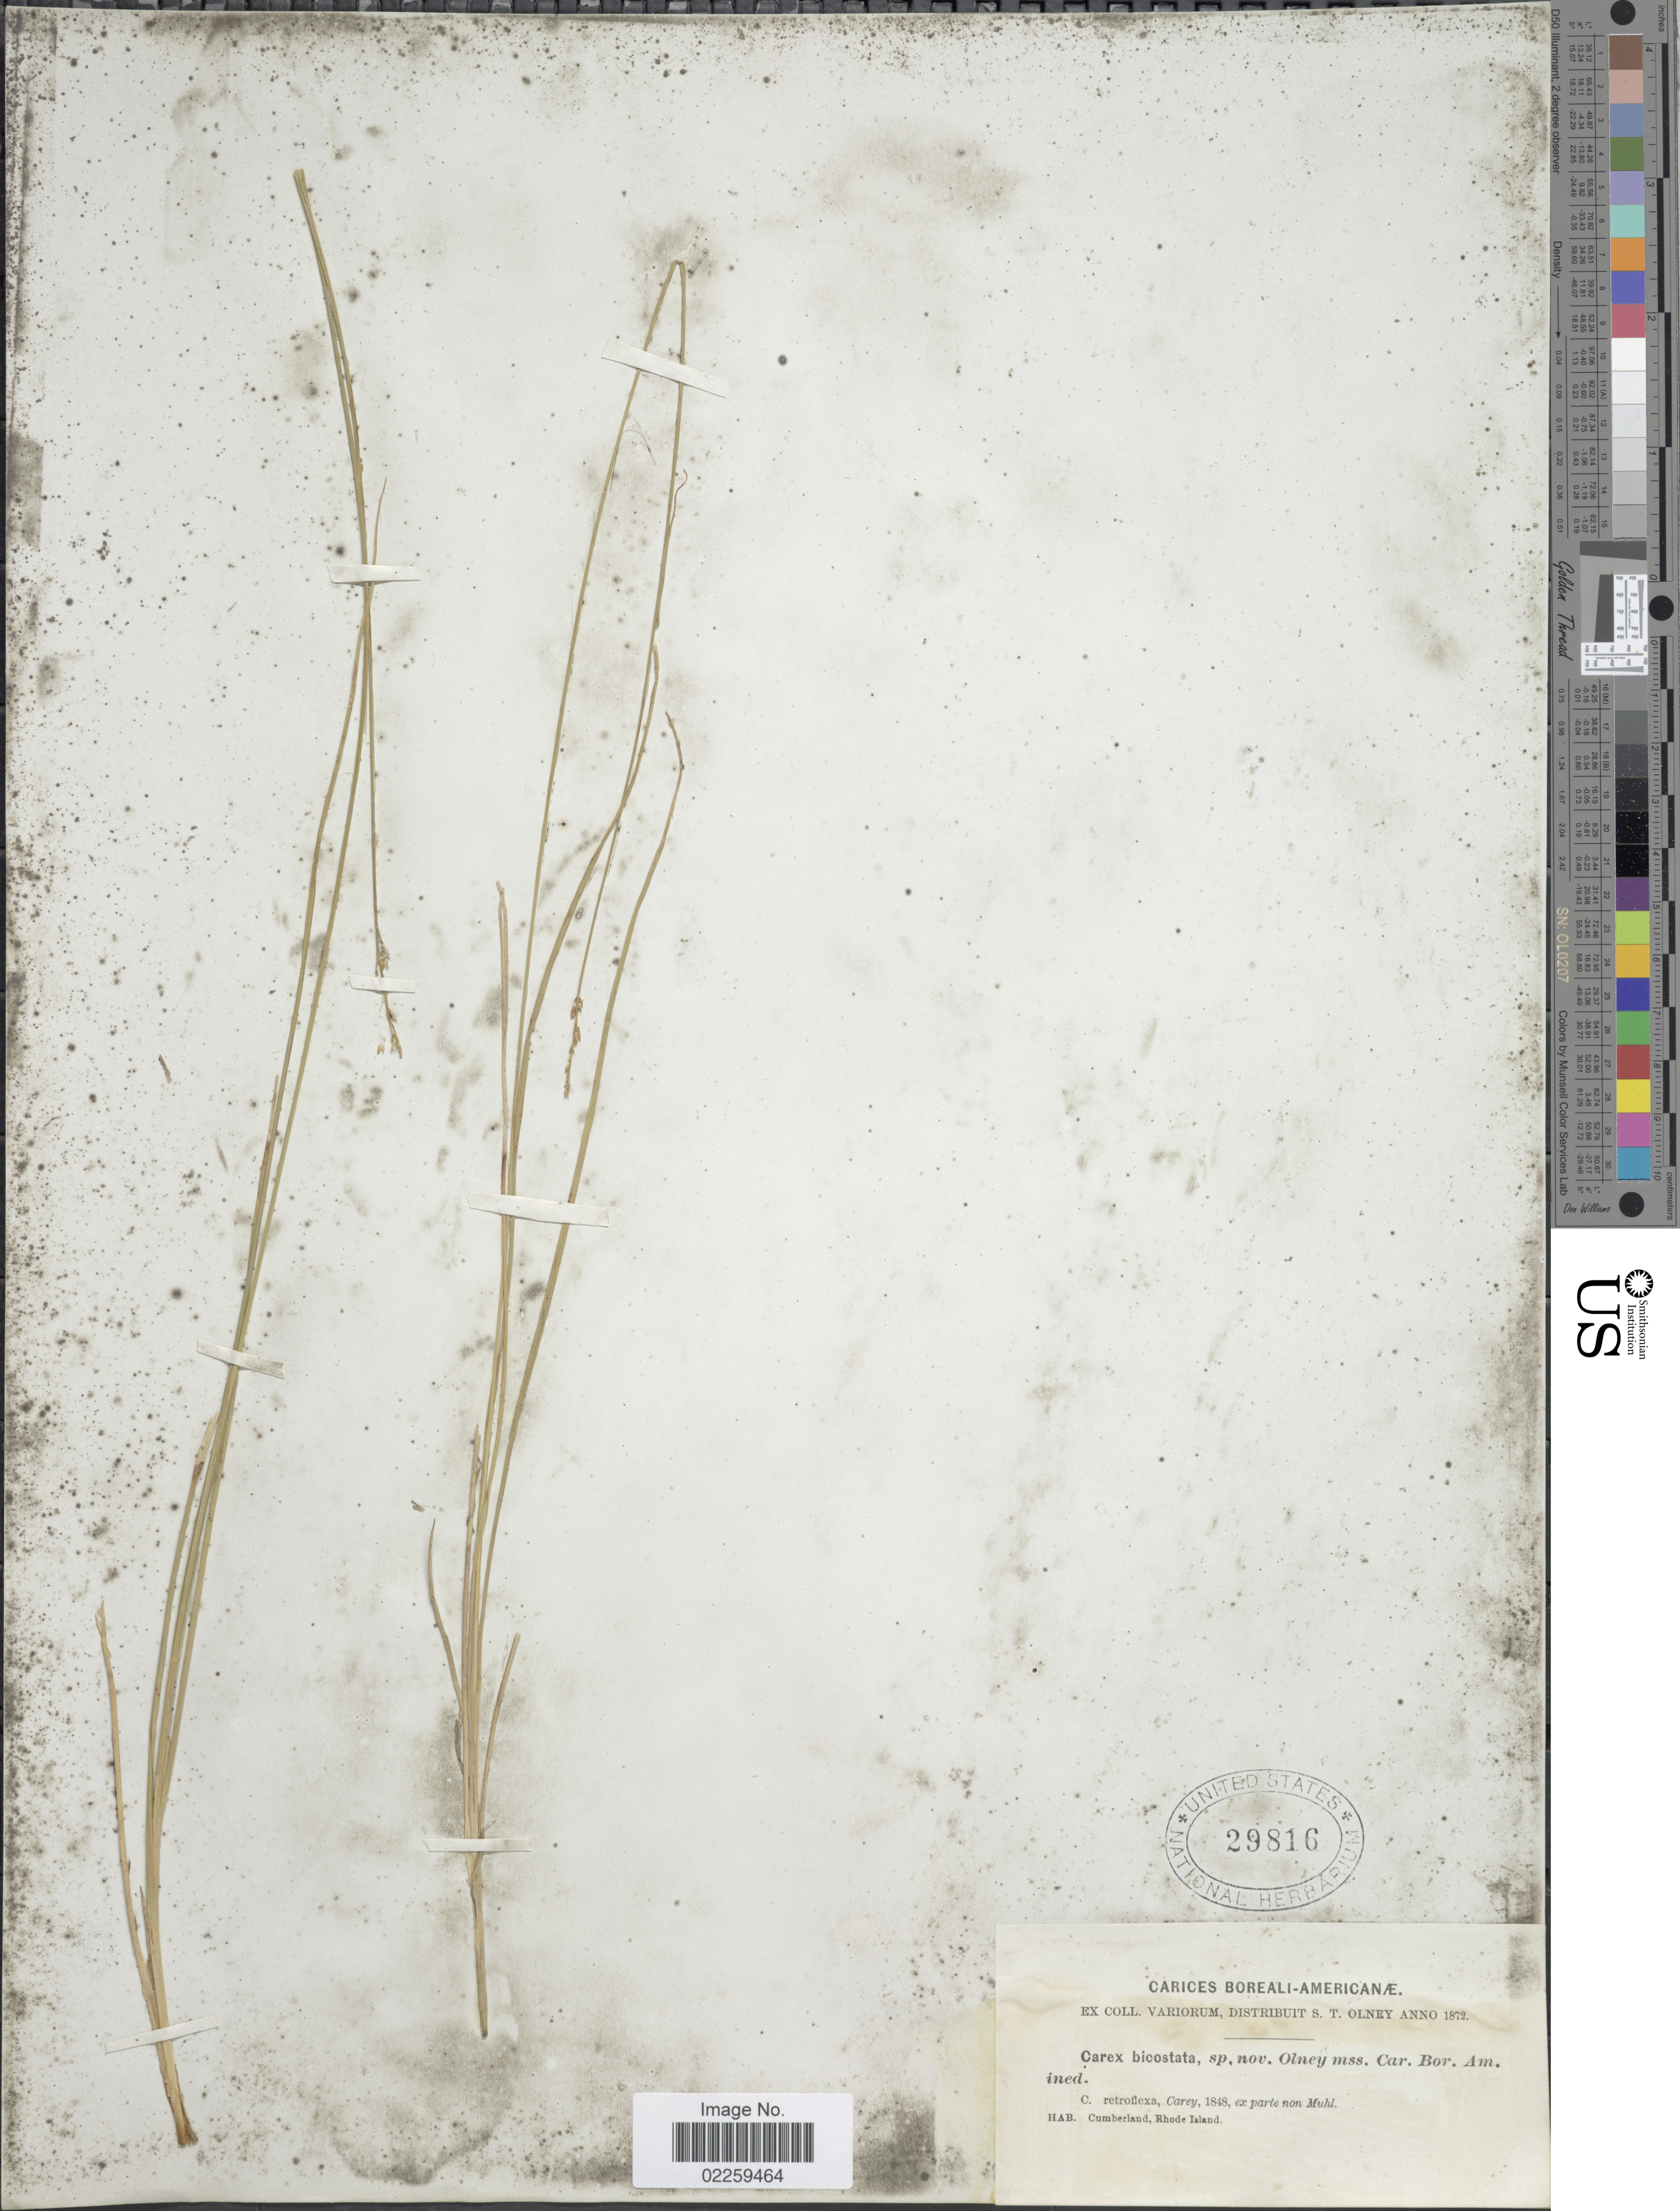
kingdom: Plantae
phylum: Tracheophyta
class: Liliopsida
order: Poales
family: Cyperaceae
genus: Carex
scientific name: Carex rosea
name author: Willd.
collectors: S. Olney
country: United States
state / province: Rhode Island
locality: Cumberland, Rhode Island, Carices Boreali-Americanae.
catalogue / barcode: US 29816